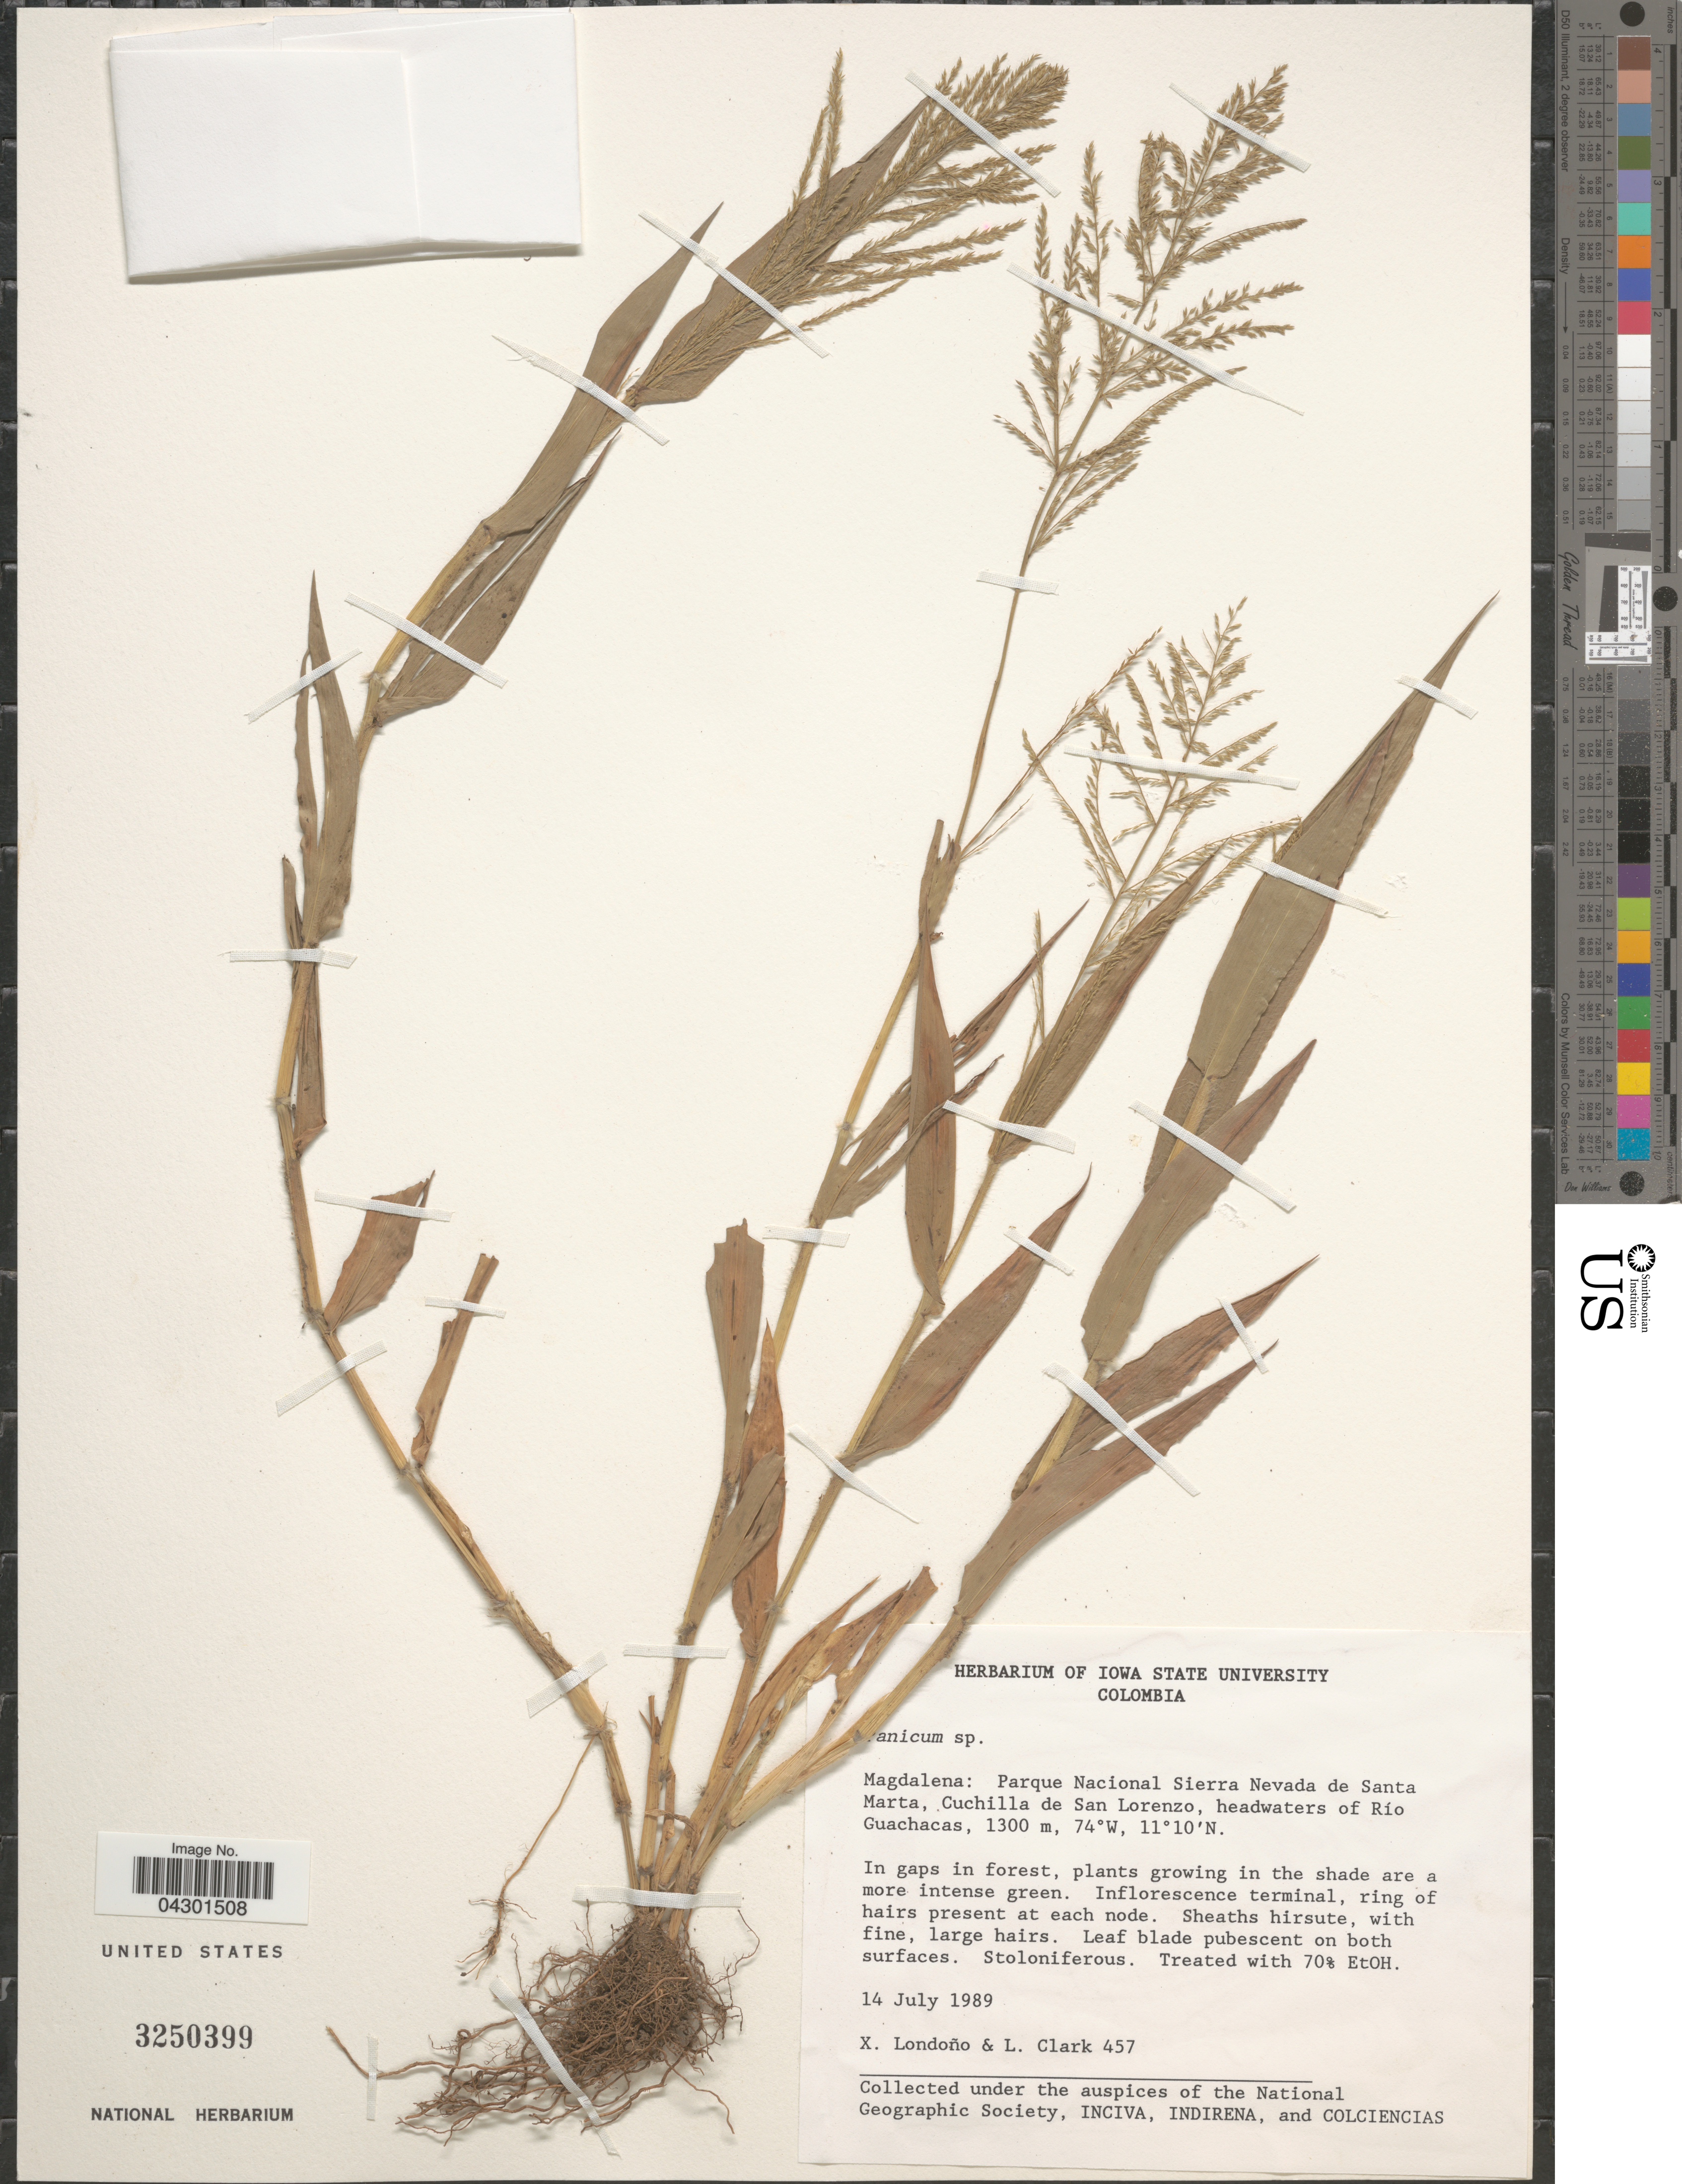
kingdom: Plantae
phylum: Tracheophyta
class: Liliopsida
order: Poales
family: Poaceae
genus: Panicum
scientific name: Panicum sp.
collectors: X. Londoño & L. Clark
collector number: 457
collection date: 1989-07-14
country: Colombia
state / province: Magdalena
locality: Parque Nacional Sierra Nevada de Santa Marta, Cuchilla de San Lorenzo, headwaters of Río Guachacas.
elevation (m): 1300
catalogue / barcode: US 3250399